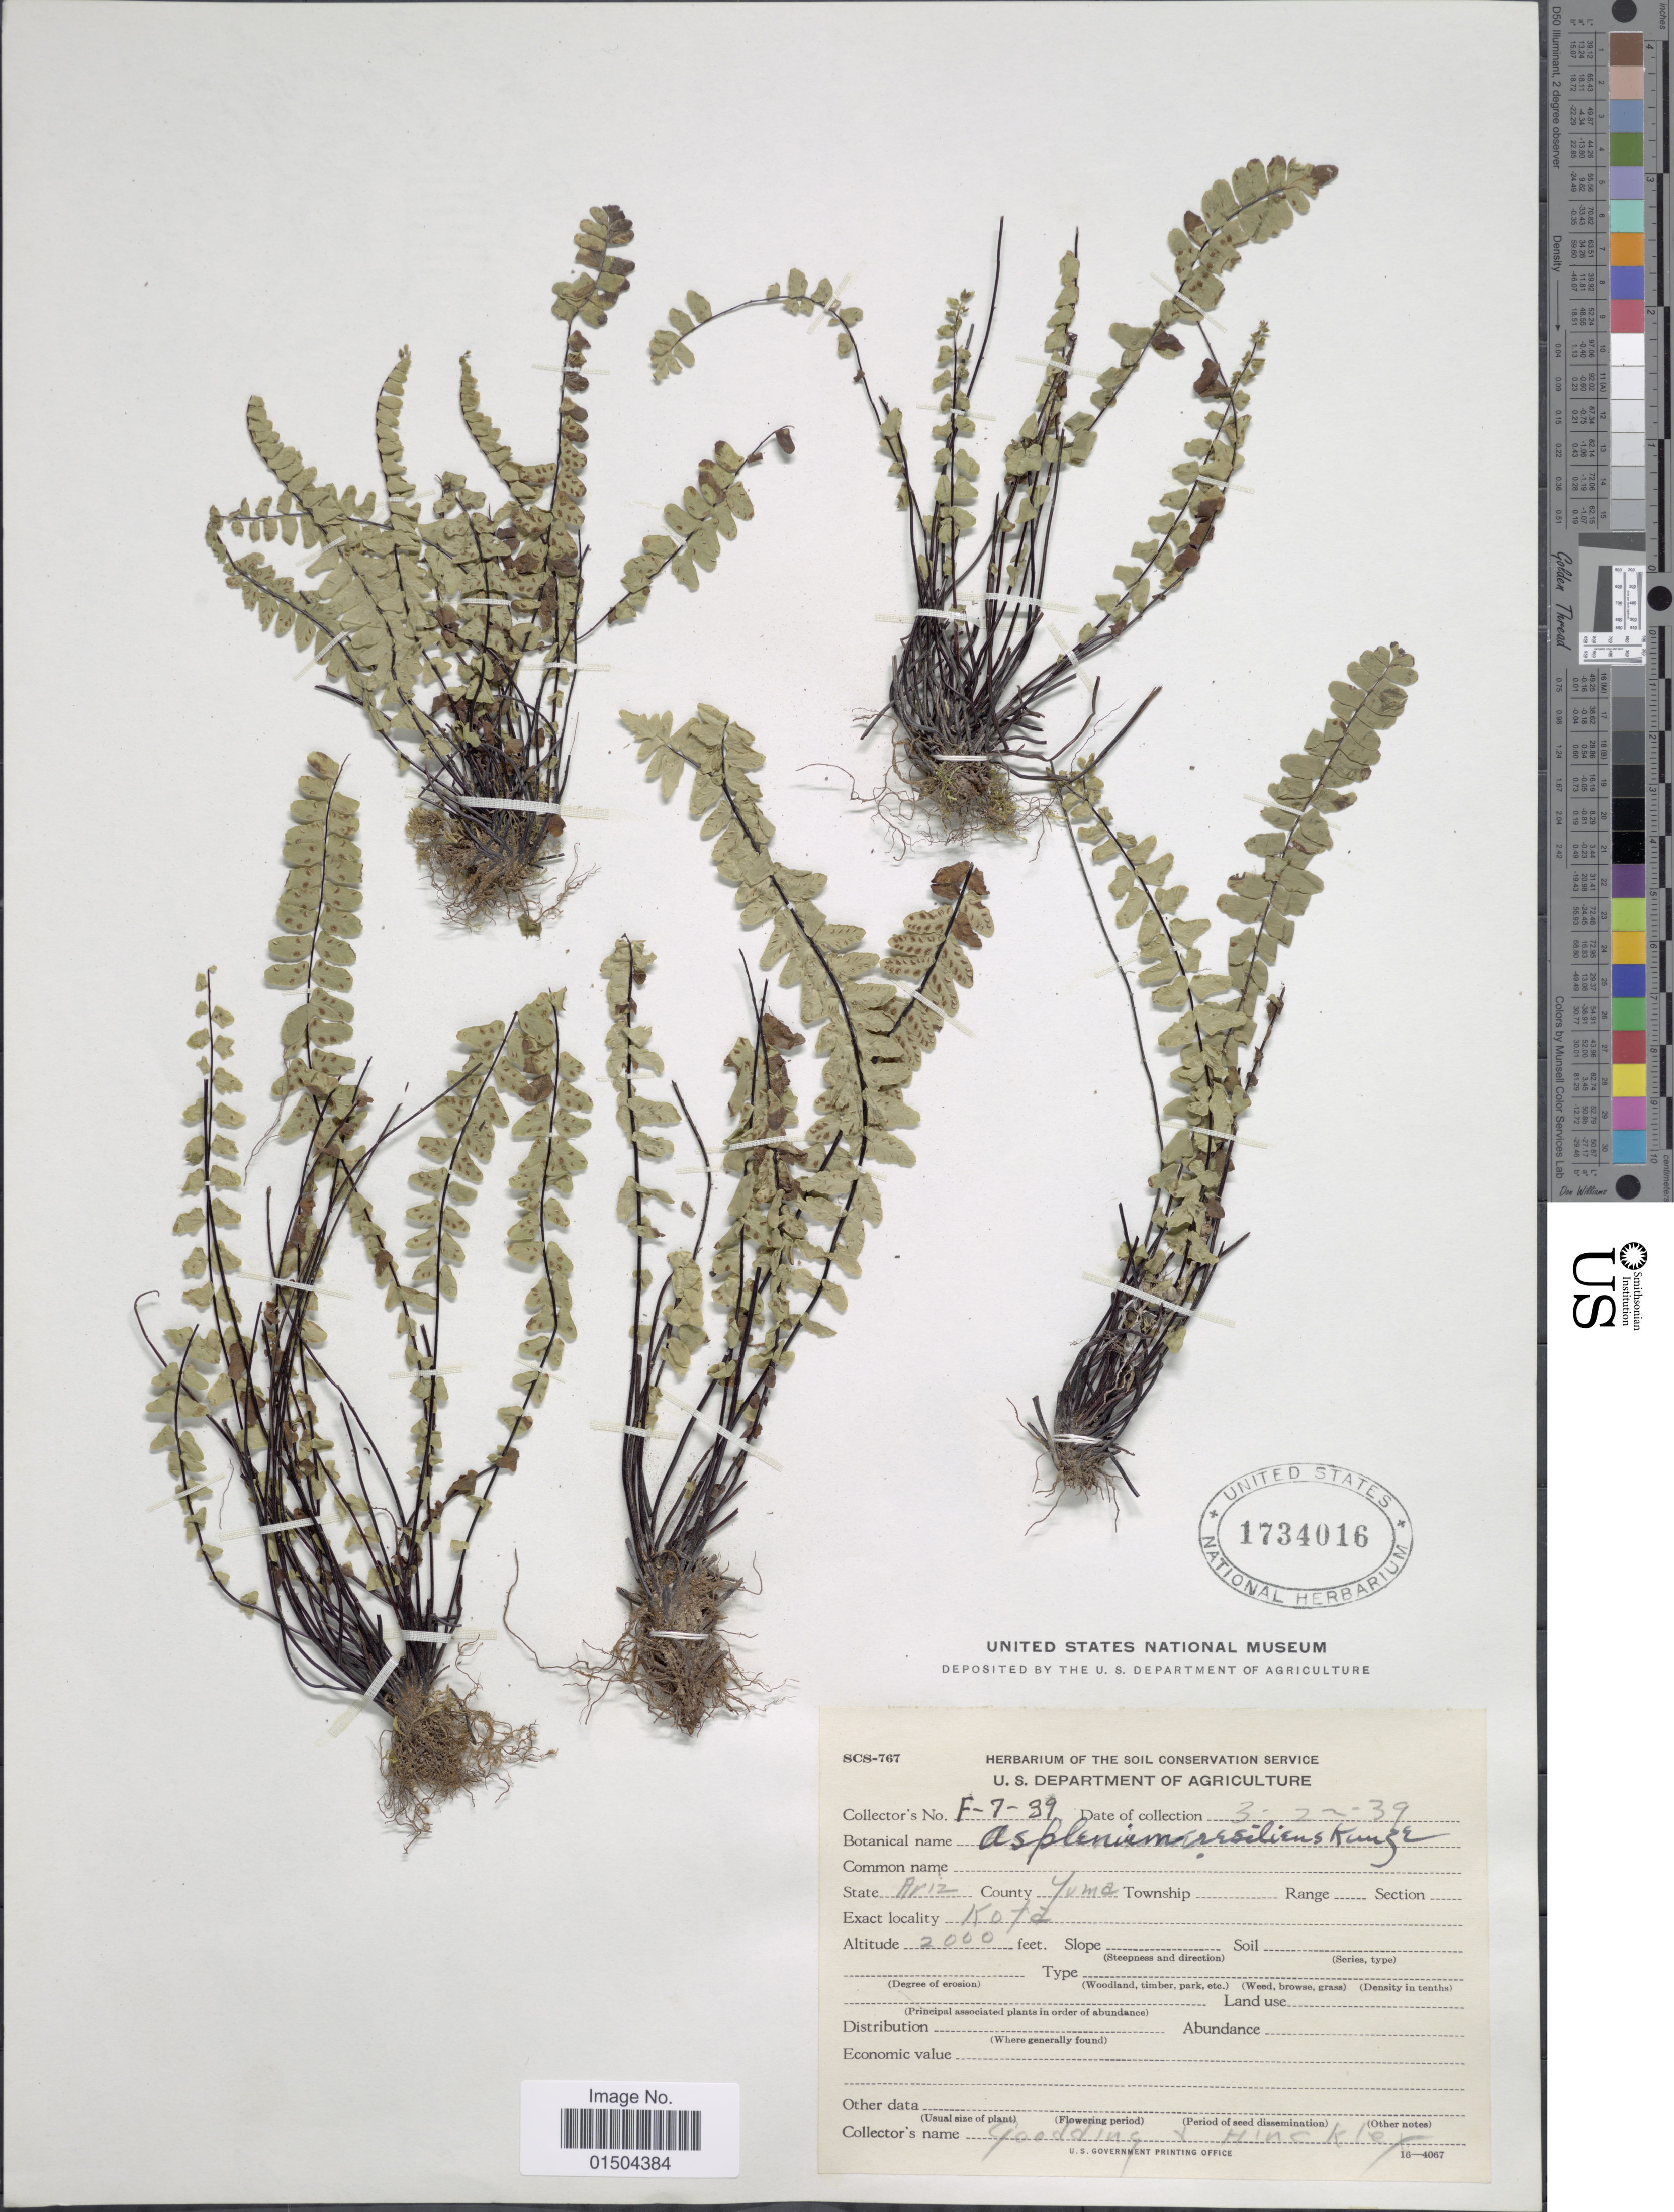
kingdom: Plantae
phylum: Tracheophyta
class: Polypodiopsida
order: Polypodiales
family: Aspleniaceae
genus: Asplenium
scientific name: Asplenium resiliens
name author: Kunze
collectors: Goodding & Hinckley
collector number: F-7-39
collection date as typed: Transcribed d/m/y: 22/3/39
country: United States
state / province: Arizona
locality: County Yuma. Kofa.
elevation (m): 610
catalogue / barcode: US 1734016